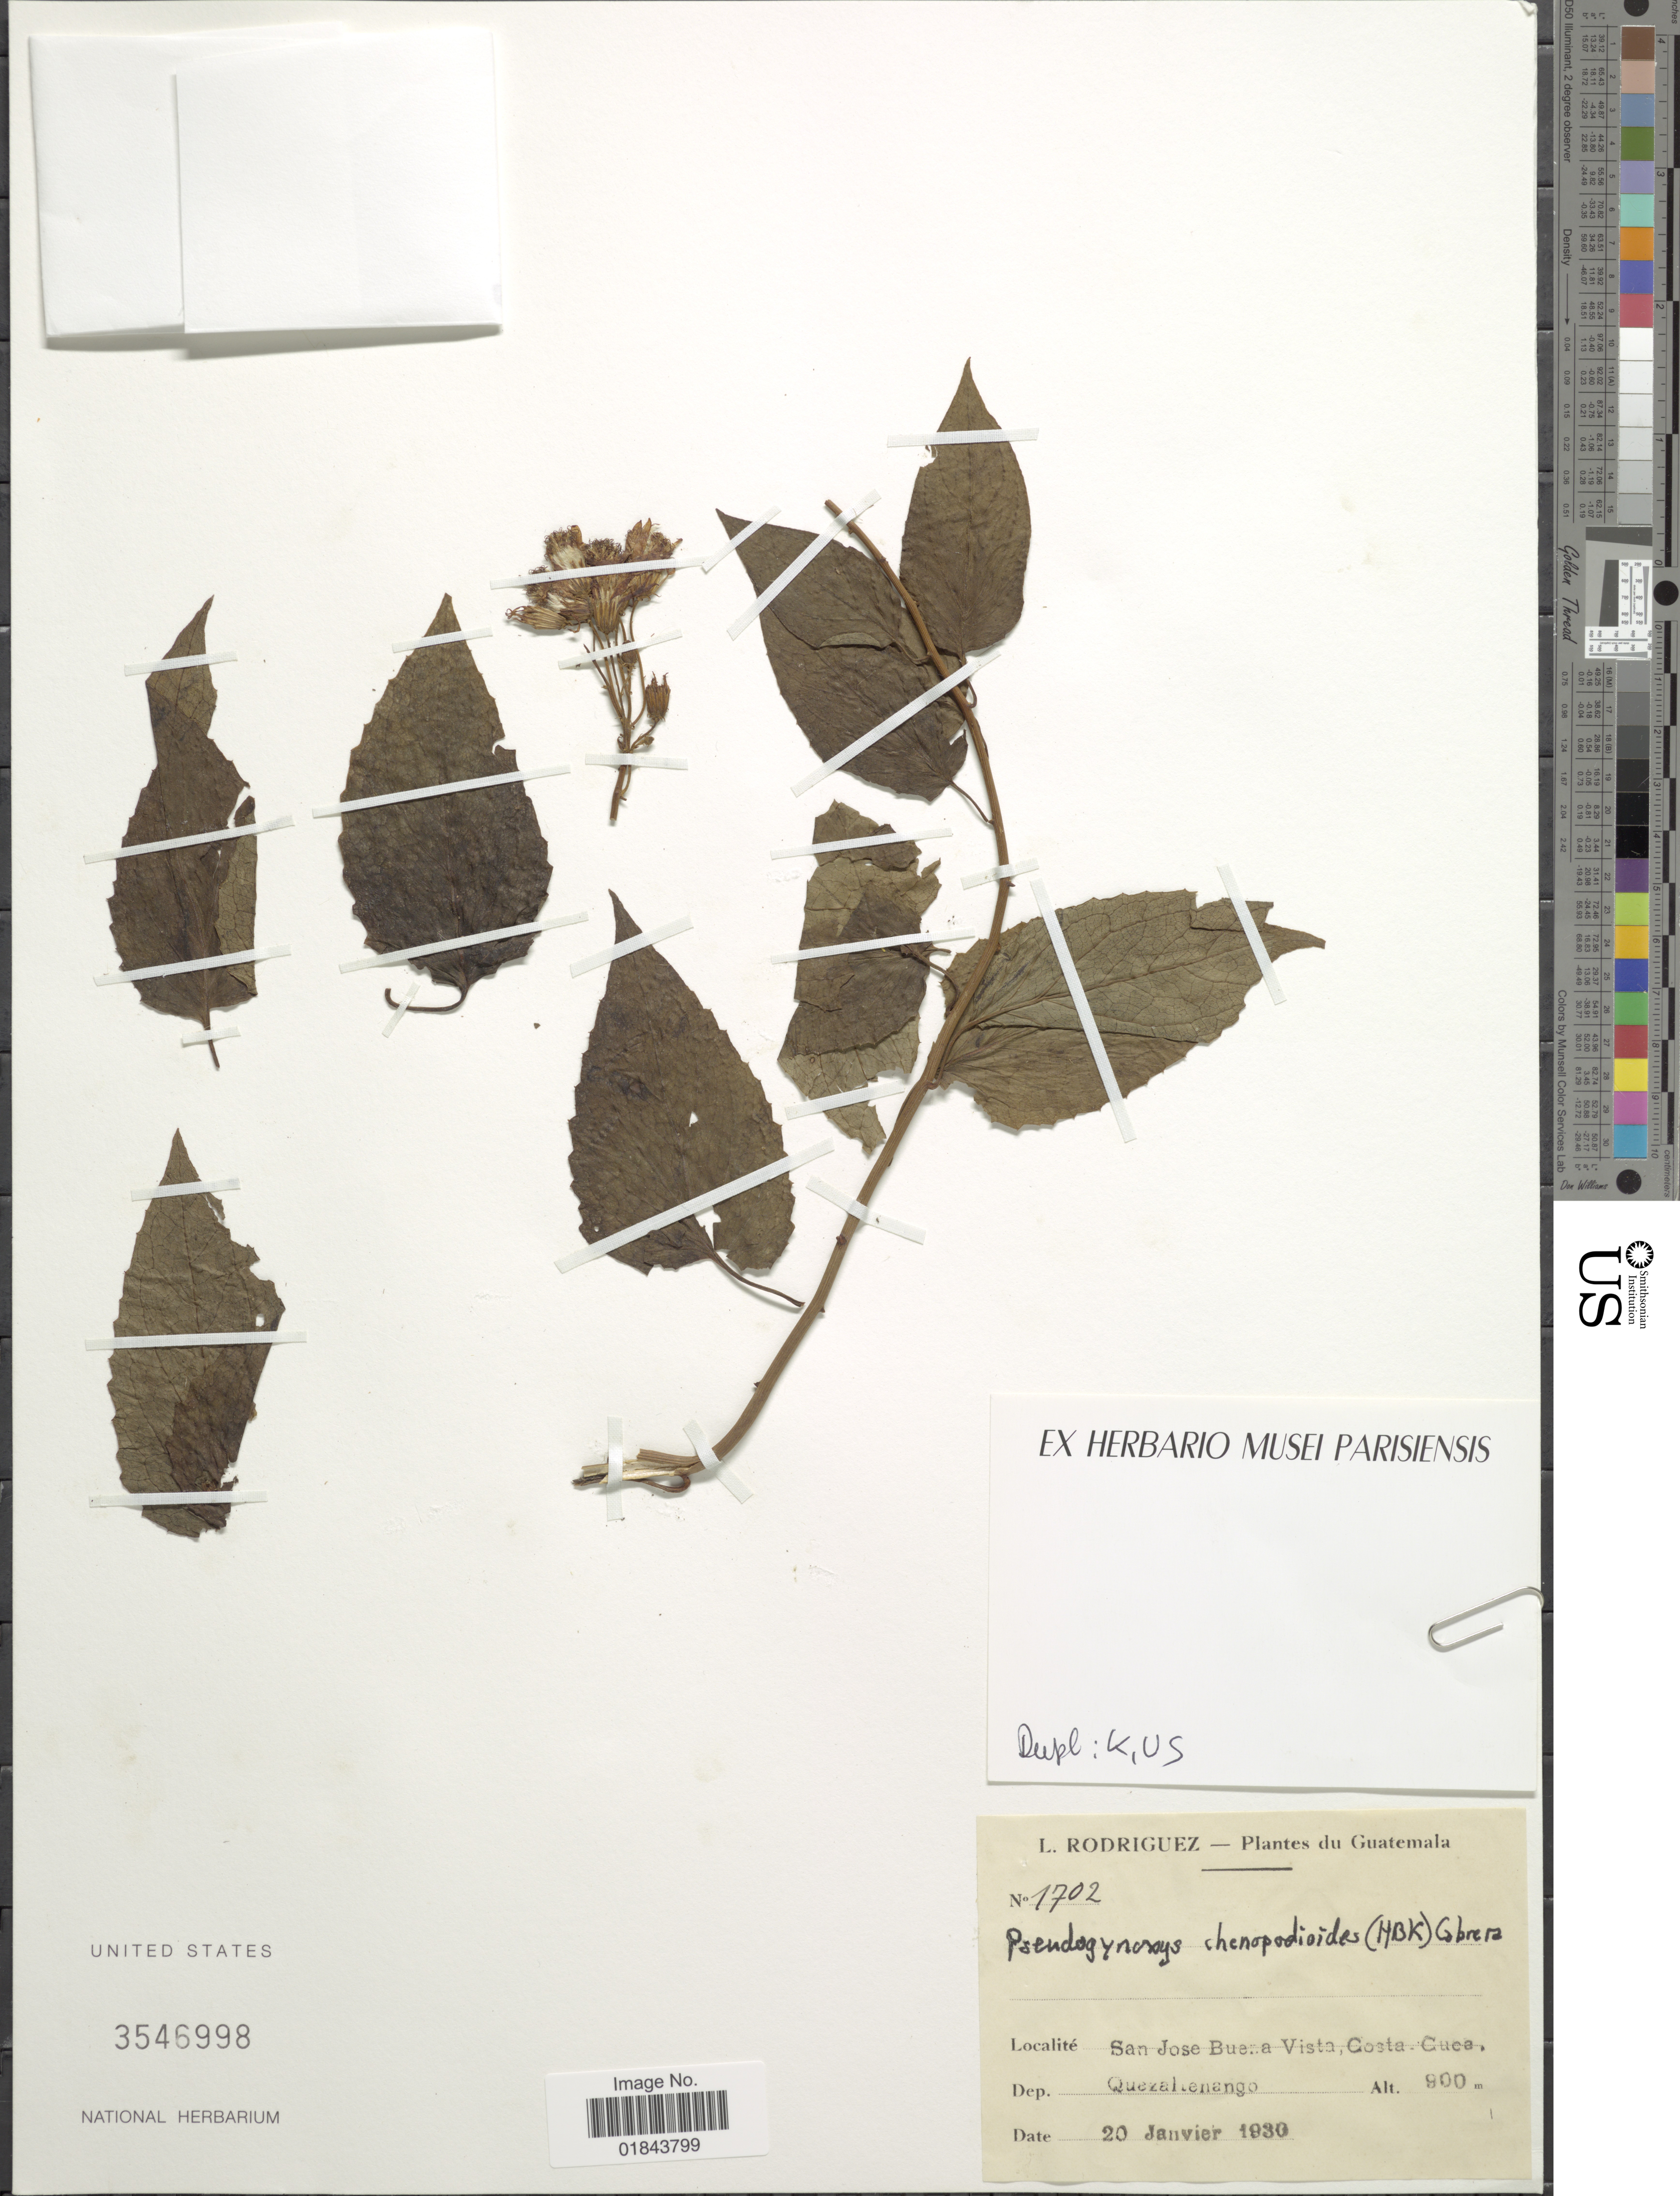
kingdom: Plantae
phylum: Tracheophyta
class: Magnoliopsida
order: Asterales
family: Asteraceae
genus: Pseudogynoxys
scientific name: Pseudogynoxys chenopodioides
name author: (Kunth) Cabrera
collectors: L. Rodriguez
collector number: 1702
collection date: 1930-01-20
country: Guatemala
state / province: Quetzaltenango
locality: San Jose Buena Vista, Costa Rista. Dep. Quezaltenango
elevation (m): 900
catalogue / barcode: US 3546998